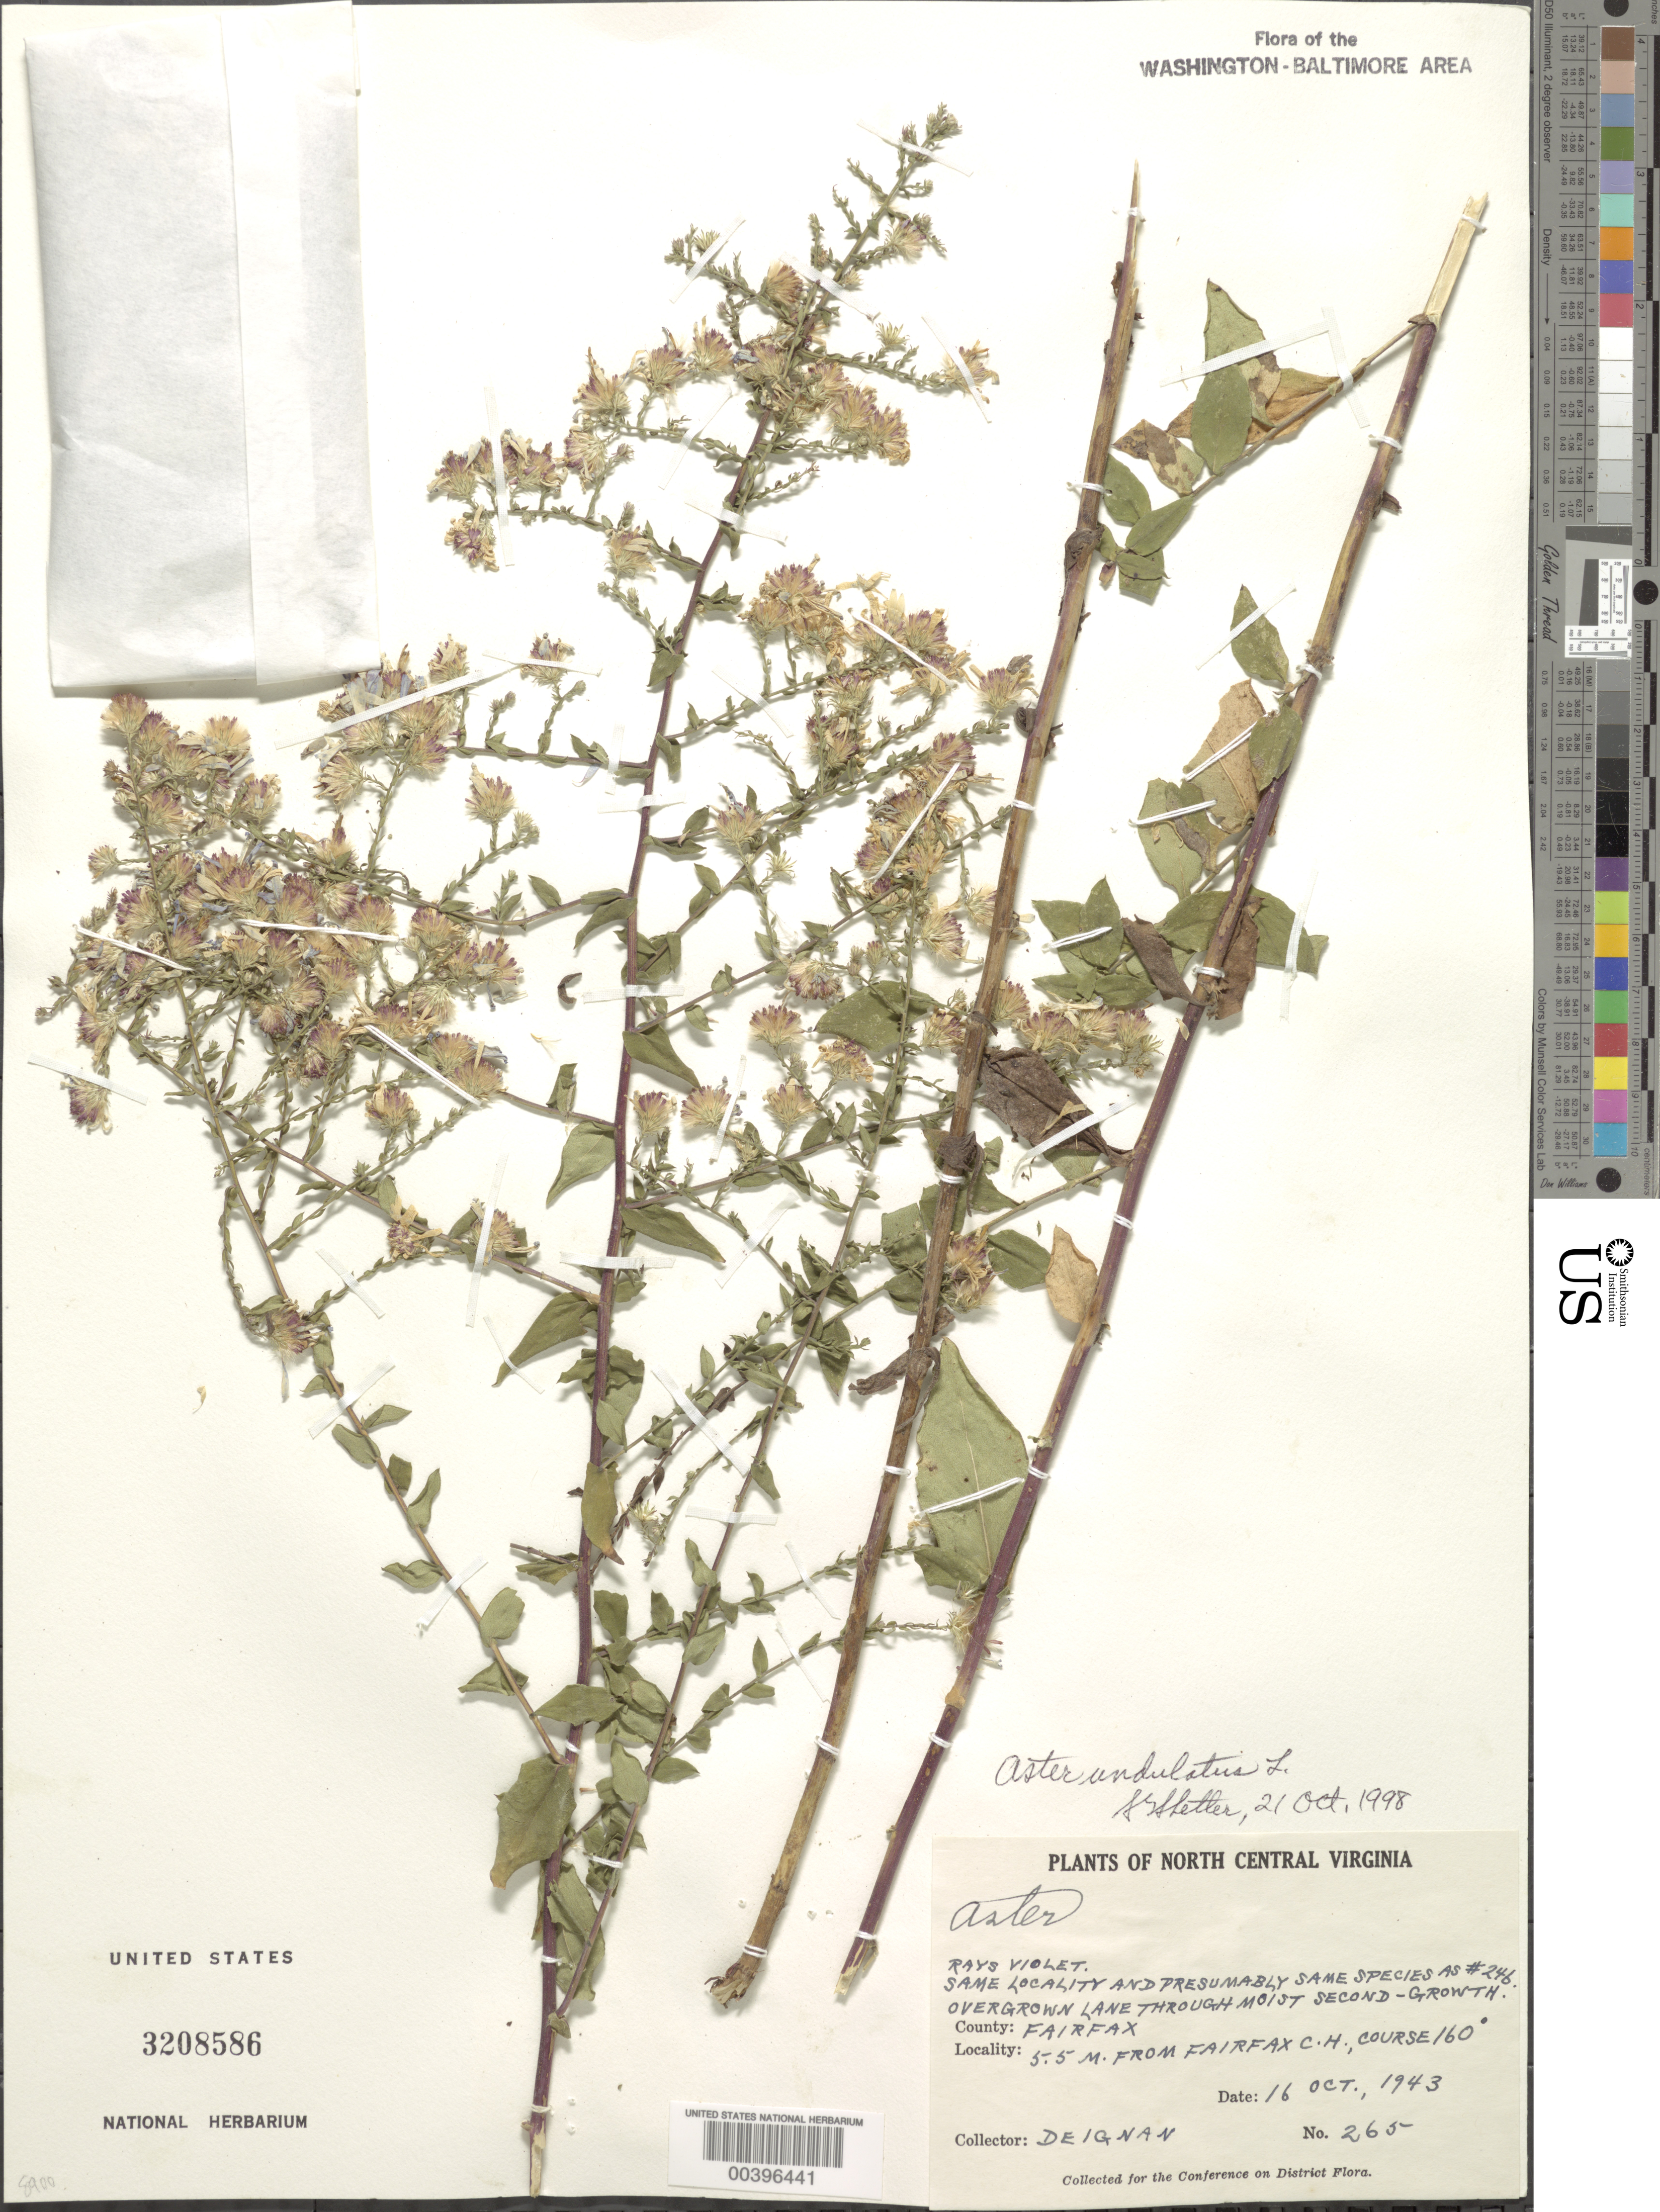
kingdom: Plantae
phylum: Tracheophyta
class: Magnoliopsida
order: Asterales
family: Asteraceae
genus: Symphyotrichum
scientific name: Symphyotrichum undulatum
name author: (L.) G.L. Nesom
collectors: H. Deignan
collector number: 265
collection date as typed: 16 Oct 1943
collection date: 1943-10-16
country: United States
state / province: Virginia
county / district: Fairfax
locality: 5.5 M from Fairfax County Court House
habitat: Moist second-growth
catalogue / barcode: US 3208586